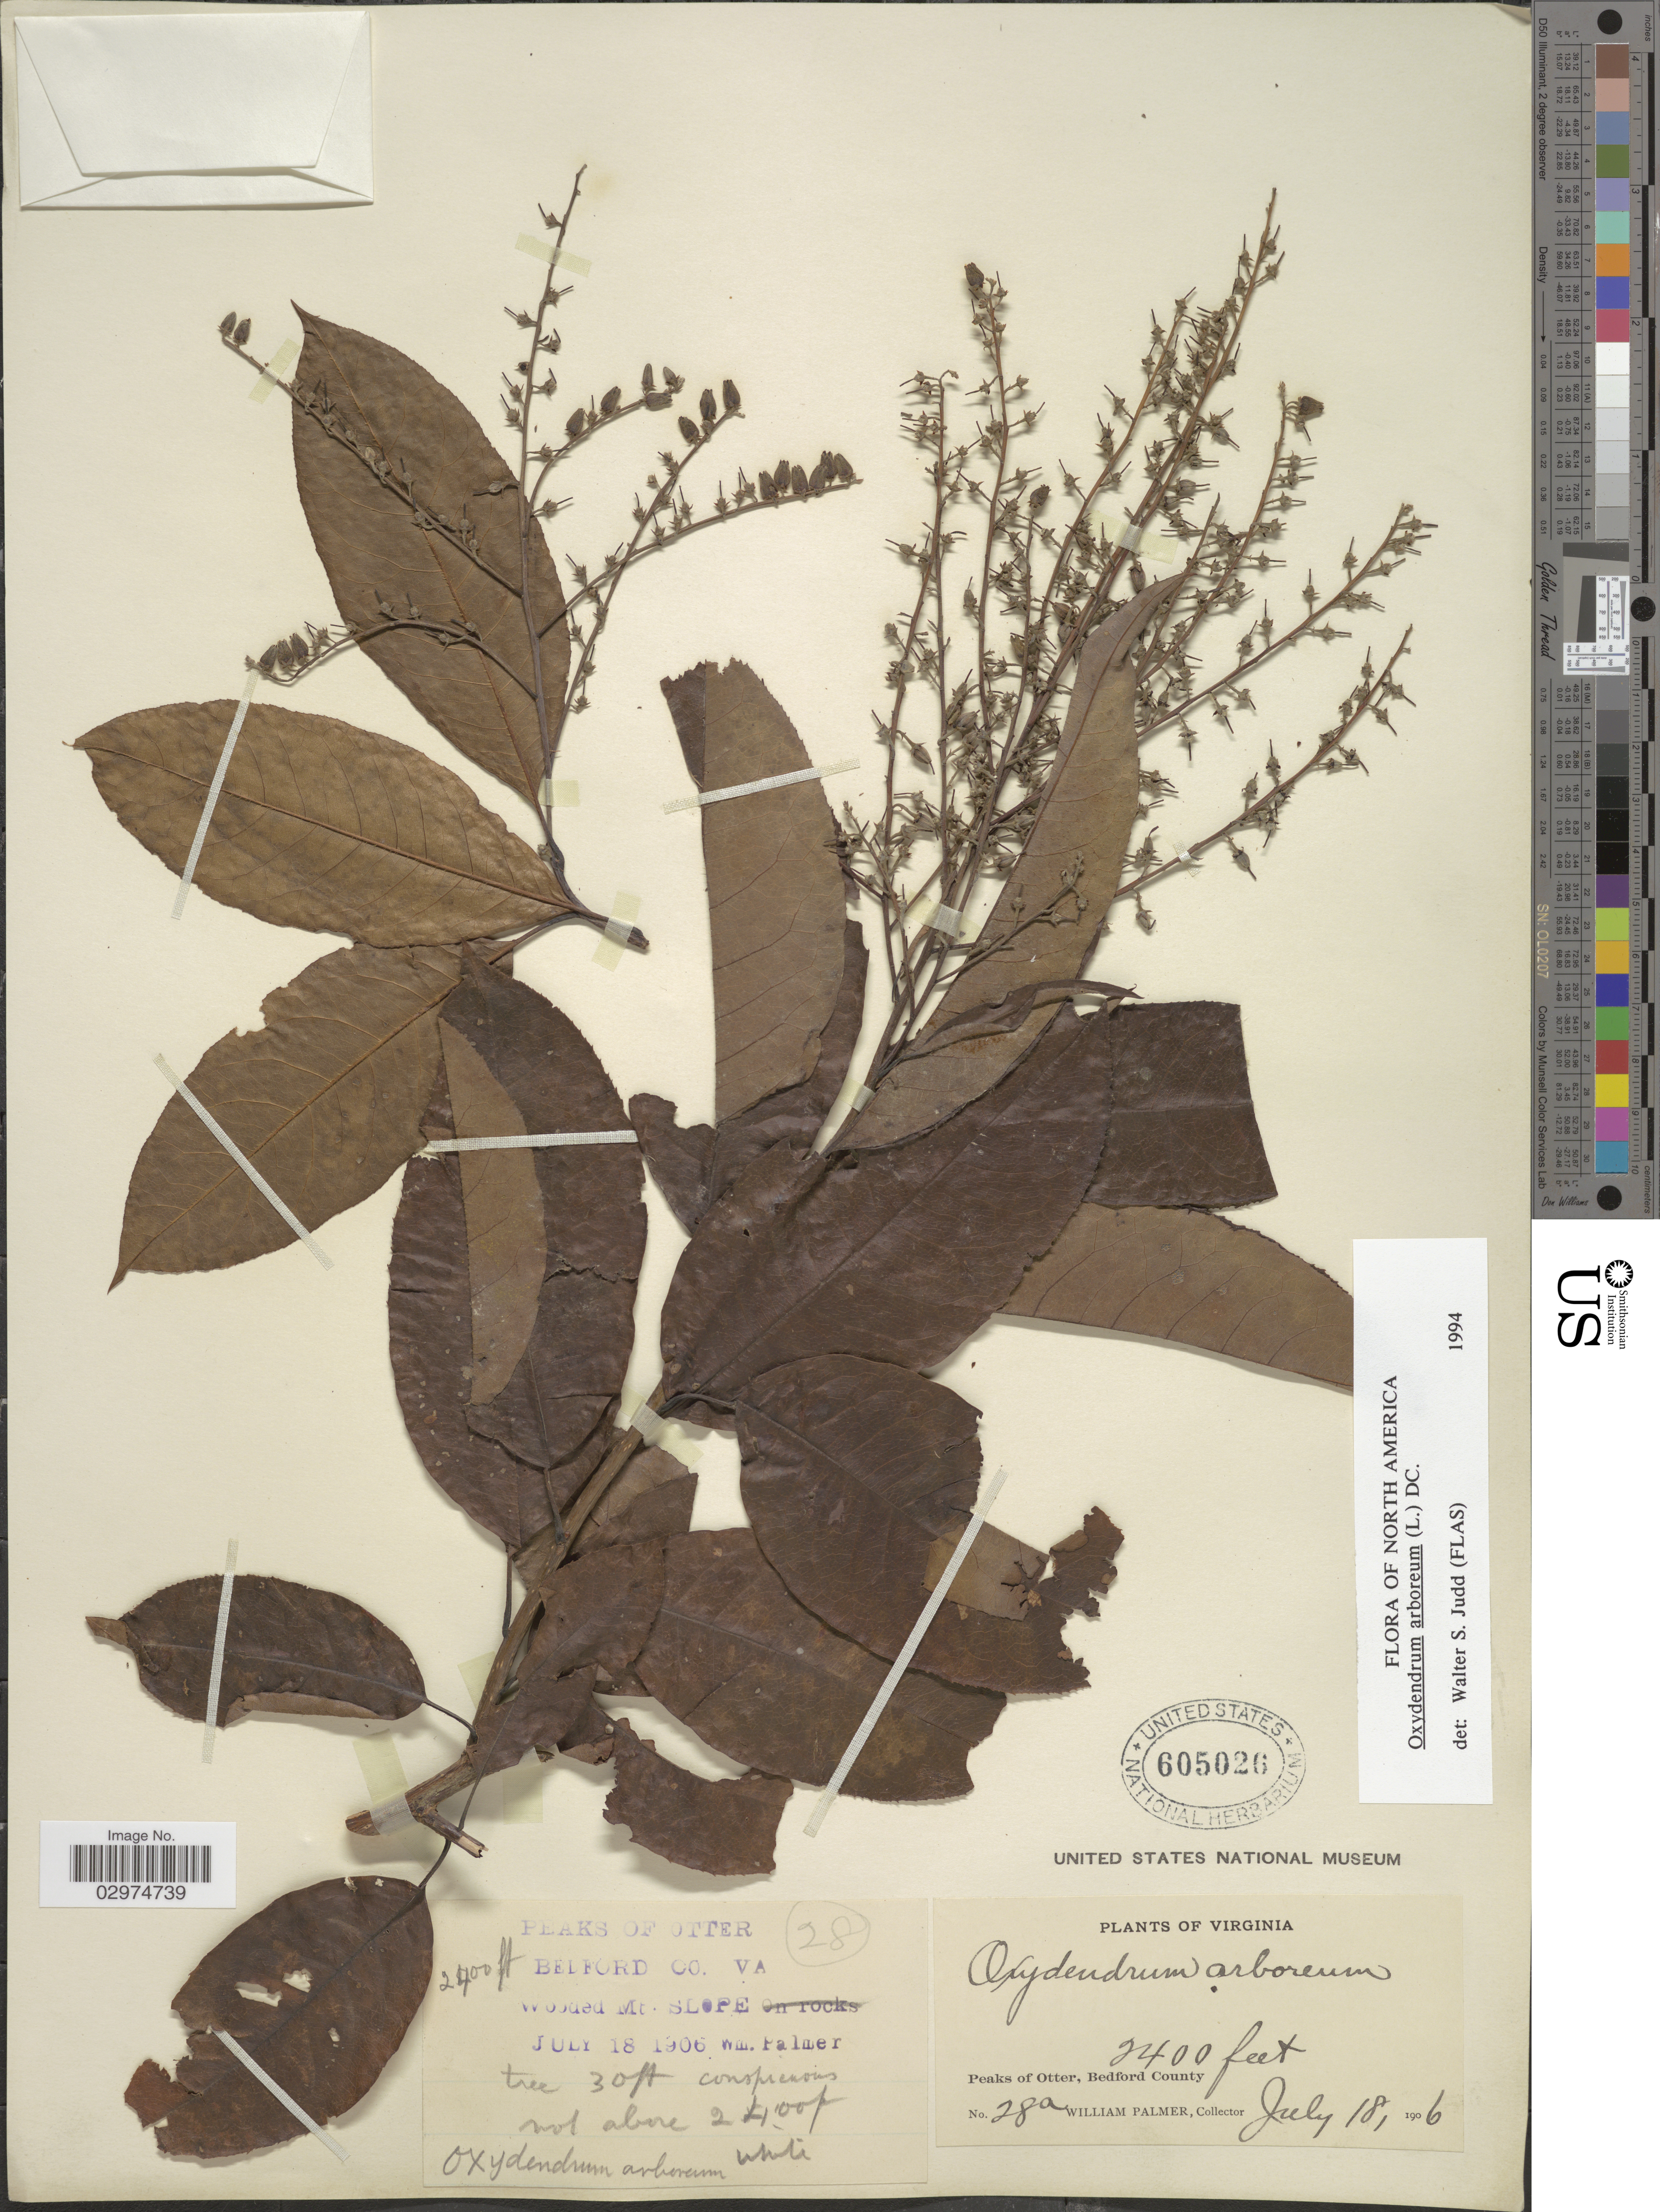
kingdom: Plantae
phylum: Tracheophyta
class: Magnoliopsida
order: Ericales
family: Ericaceae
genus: Oxydendrum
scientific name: Oxydendrum arboreum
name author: (L.) DC.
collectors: W. Palmer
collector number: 28a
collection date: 1906-07-18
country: United States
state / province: Virginia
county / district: Bedford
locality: Peaks of Otter Belford County.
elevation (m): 732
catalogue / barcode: US 605026